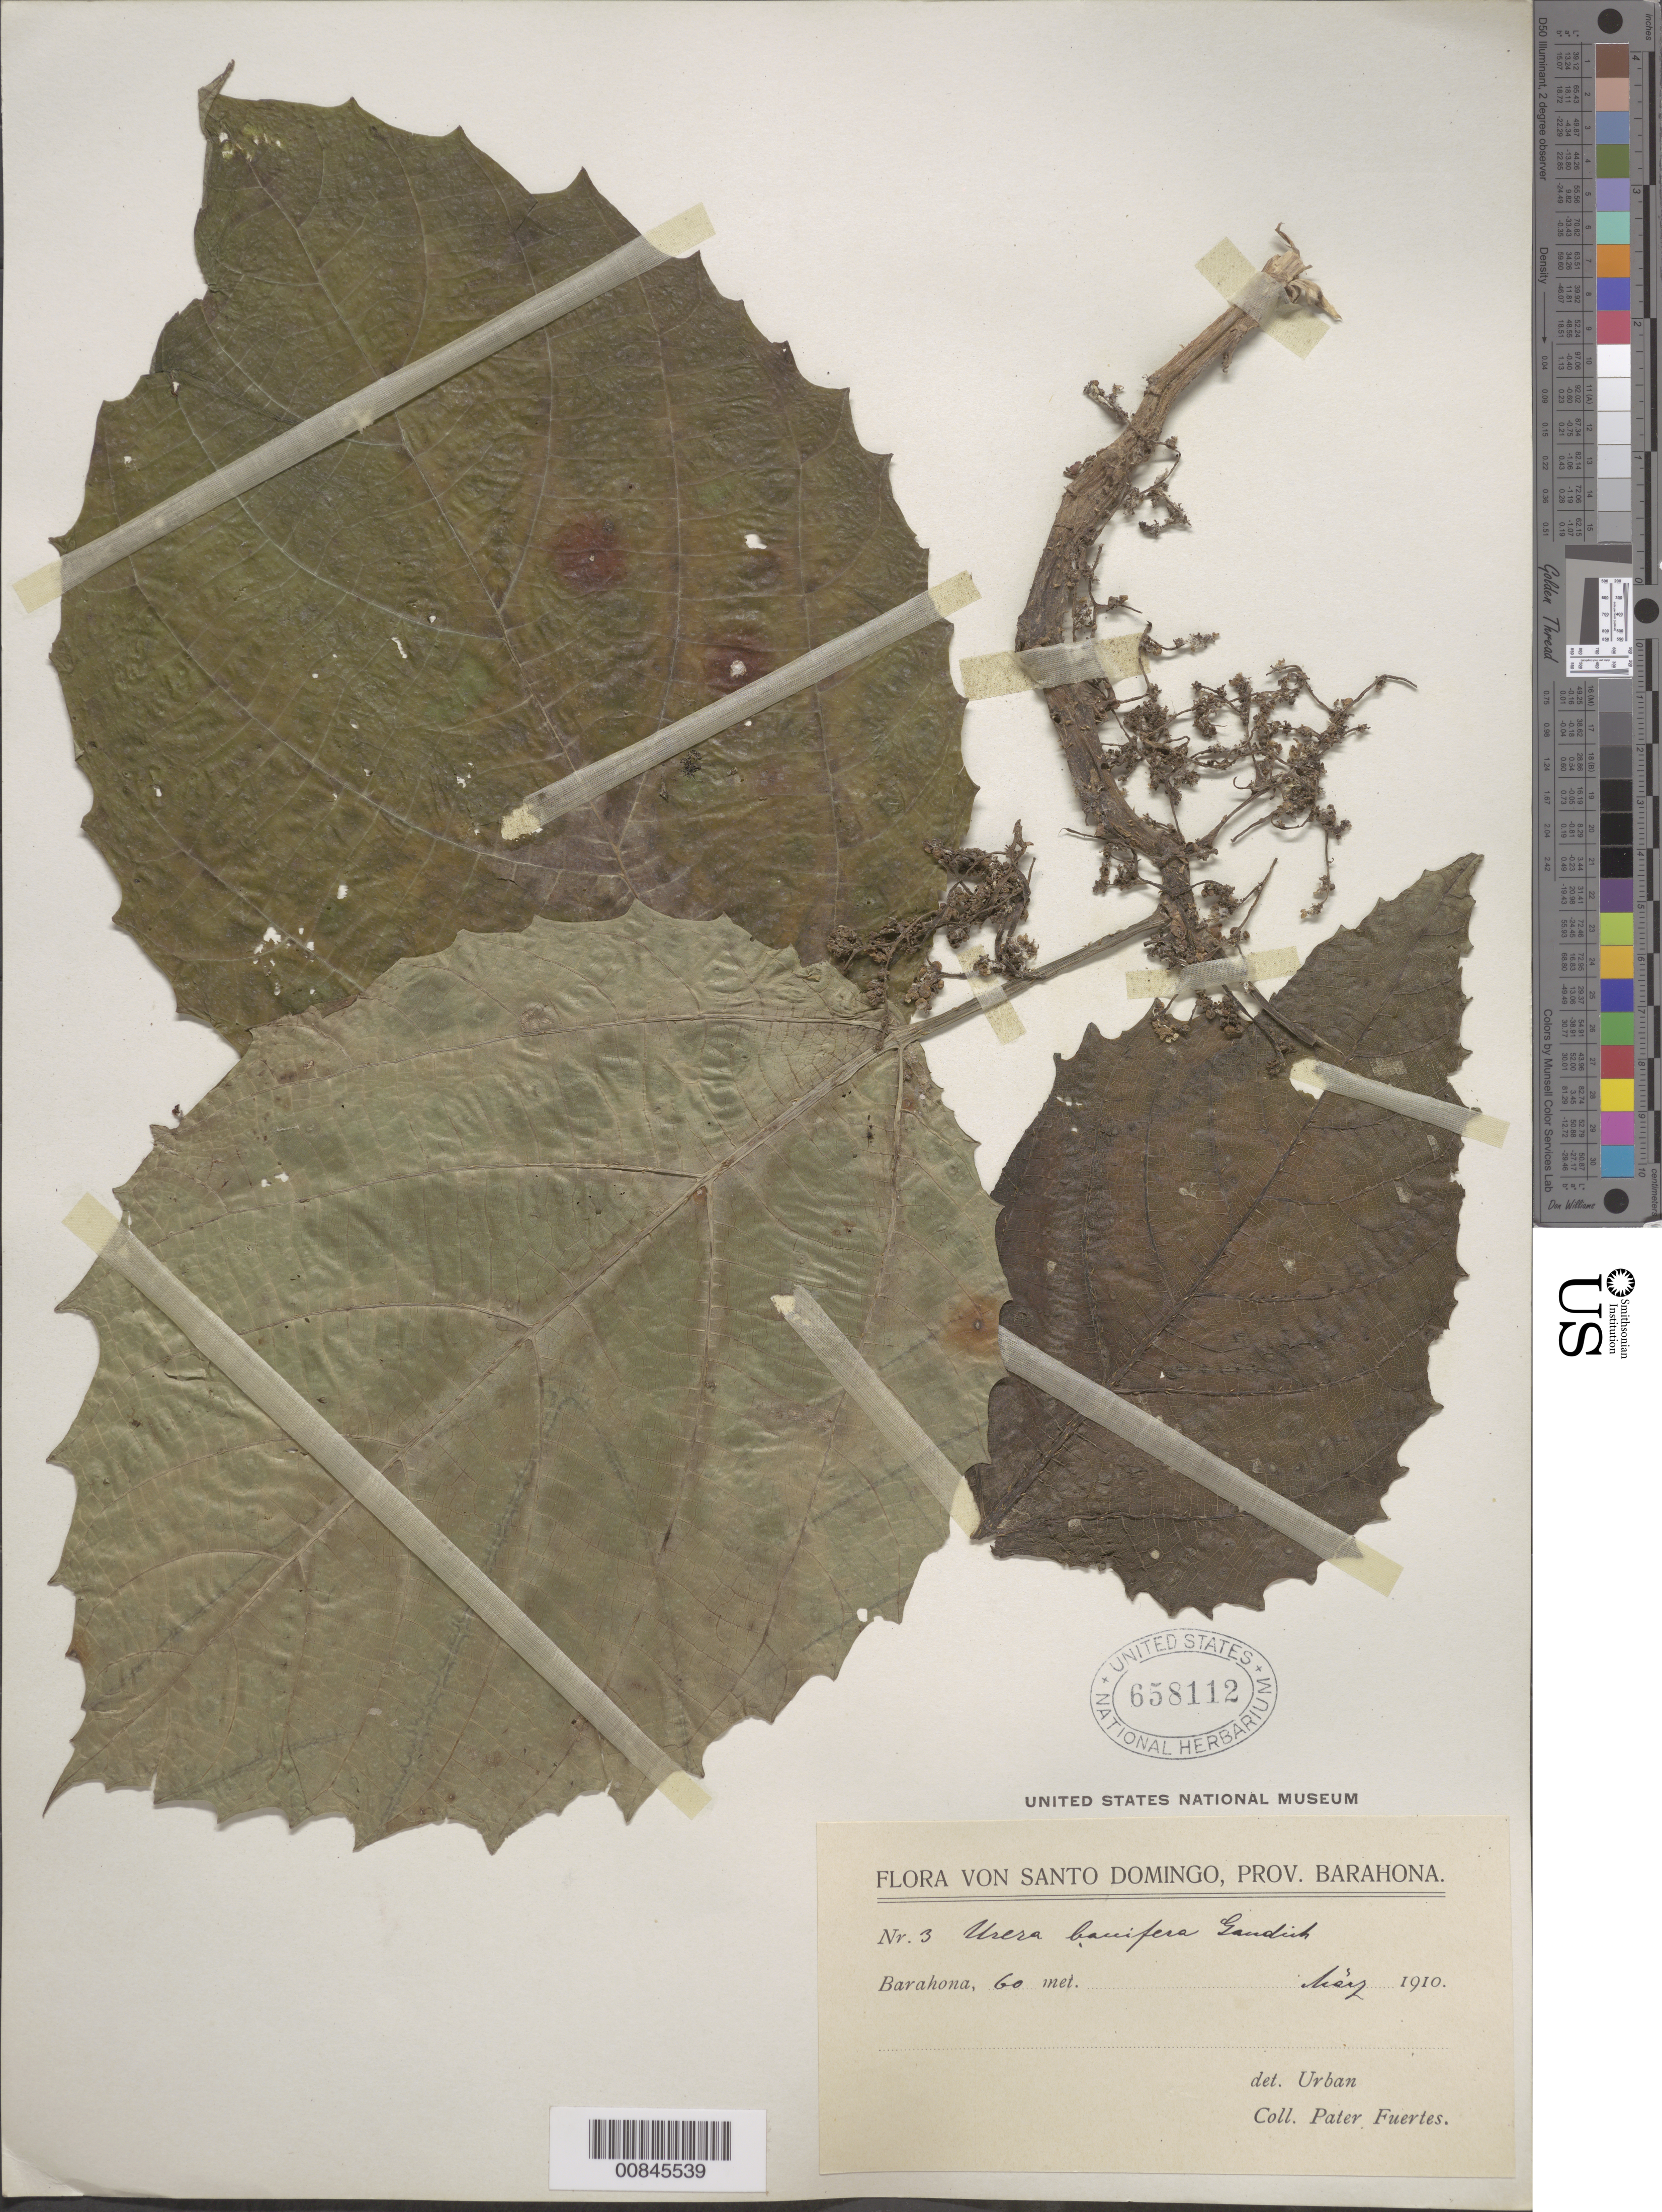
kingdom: Plantae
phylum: Tracheophyta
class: Magnoliopsida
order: Rosales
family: Urticaceae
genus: Urera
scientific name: Urera baccifera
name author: (L.) Gaudich. ex Wedd.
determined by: Urban, Ignatz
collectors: M. D. Fuertes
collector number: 3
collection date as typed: May 1910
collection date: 1910-05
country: Dominican Republic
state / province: Barahona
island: Hispaniola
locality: Barahona.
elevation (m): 60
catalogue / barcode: US 658112